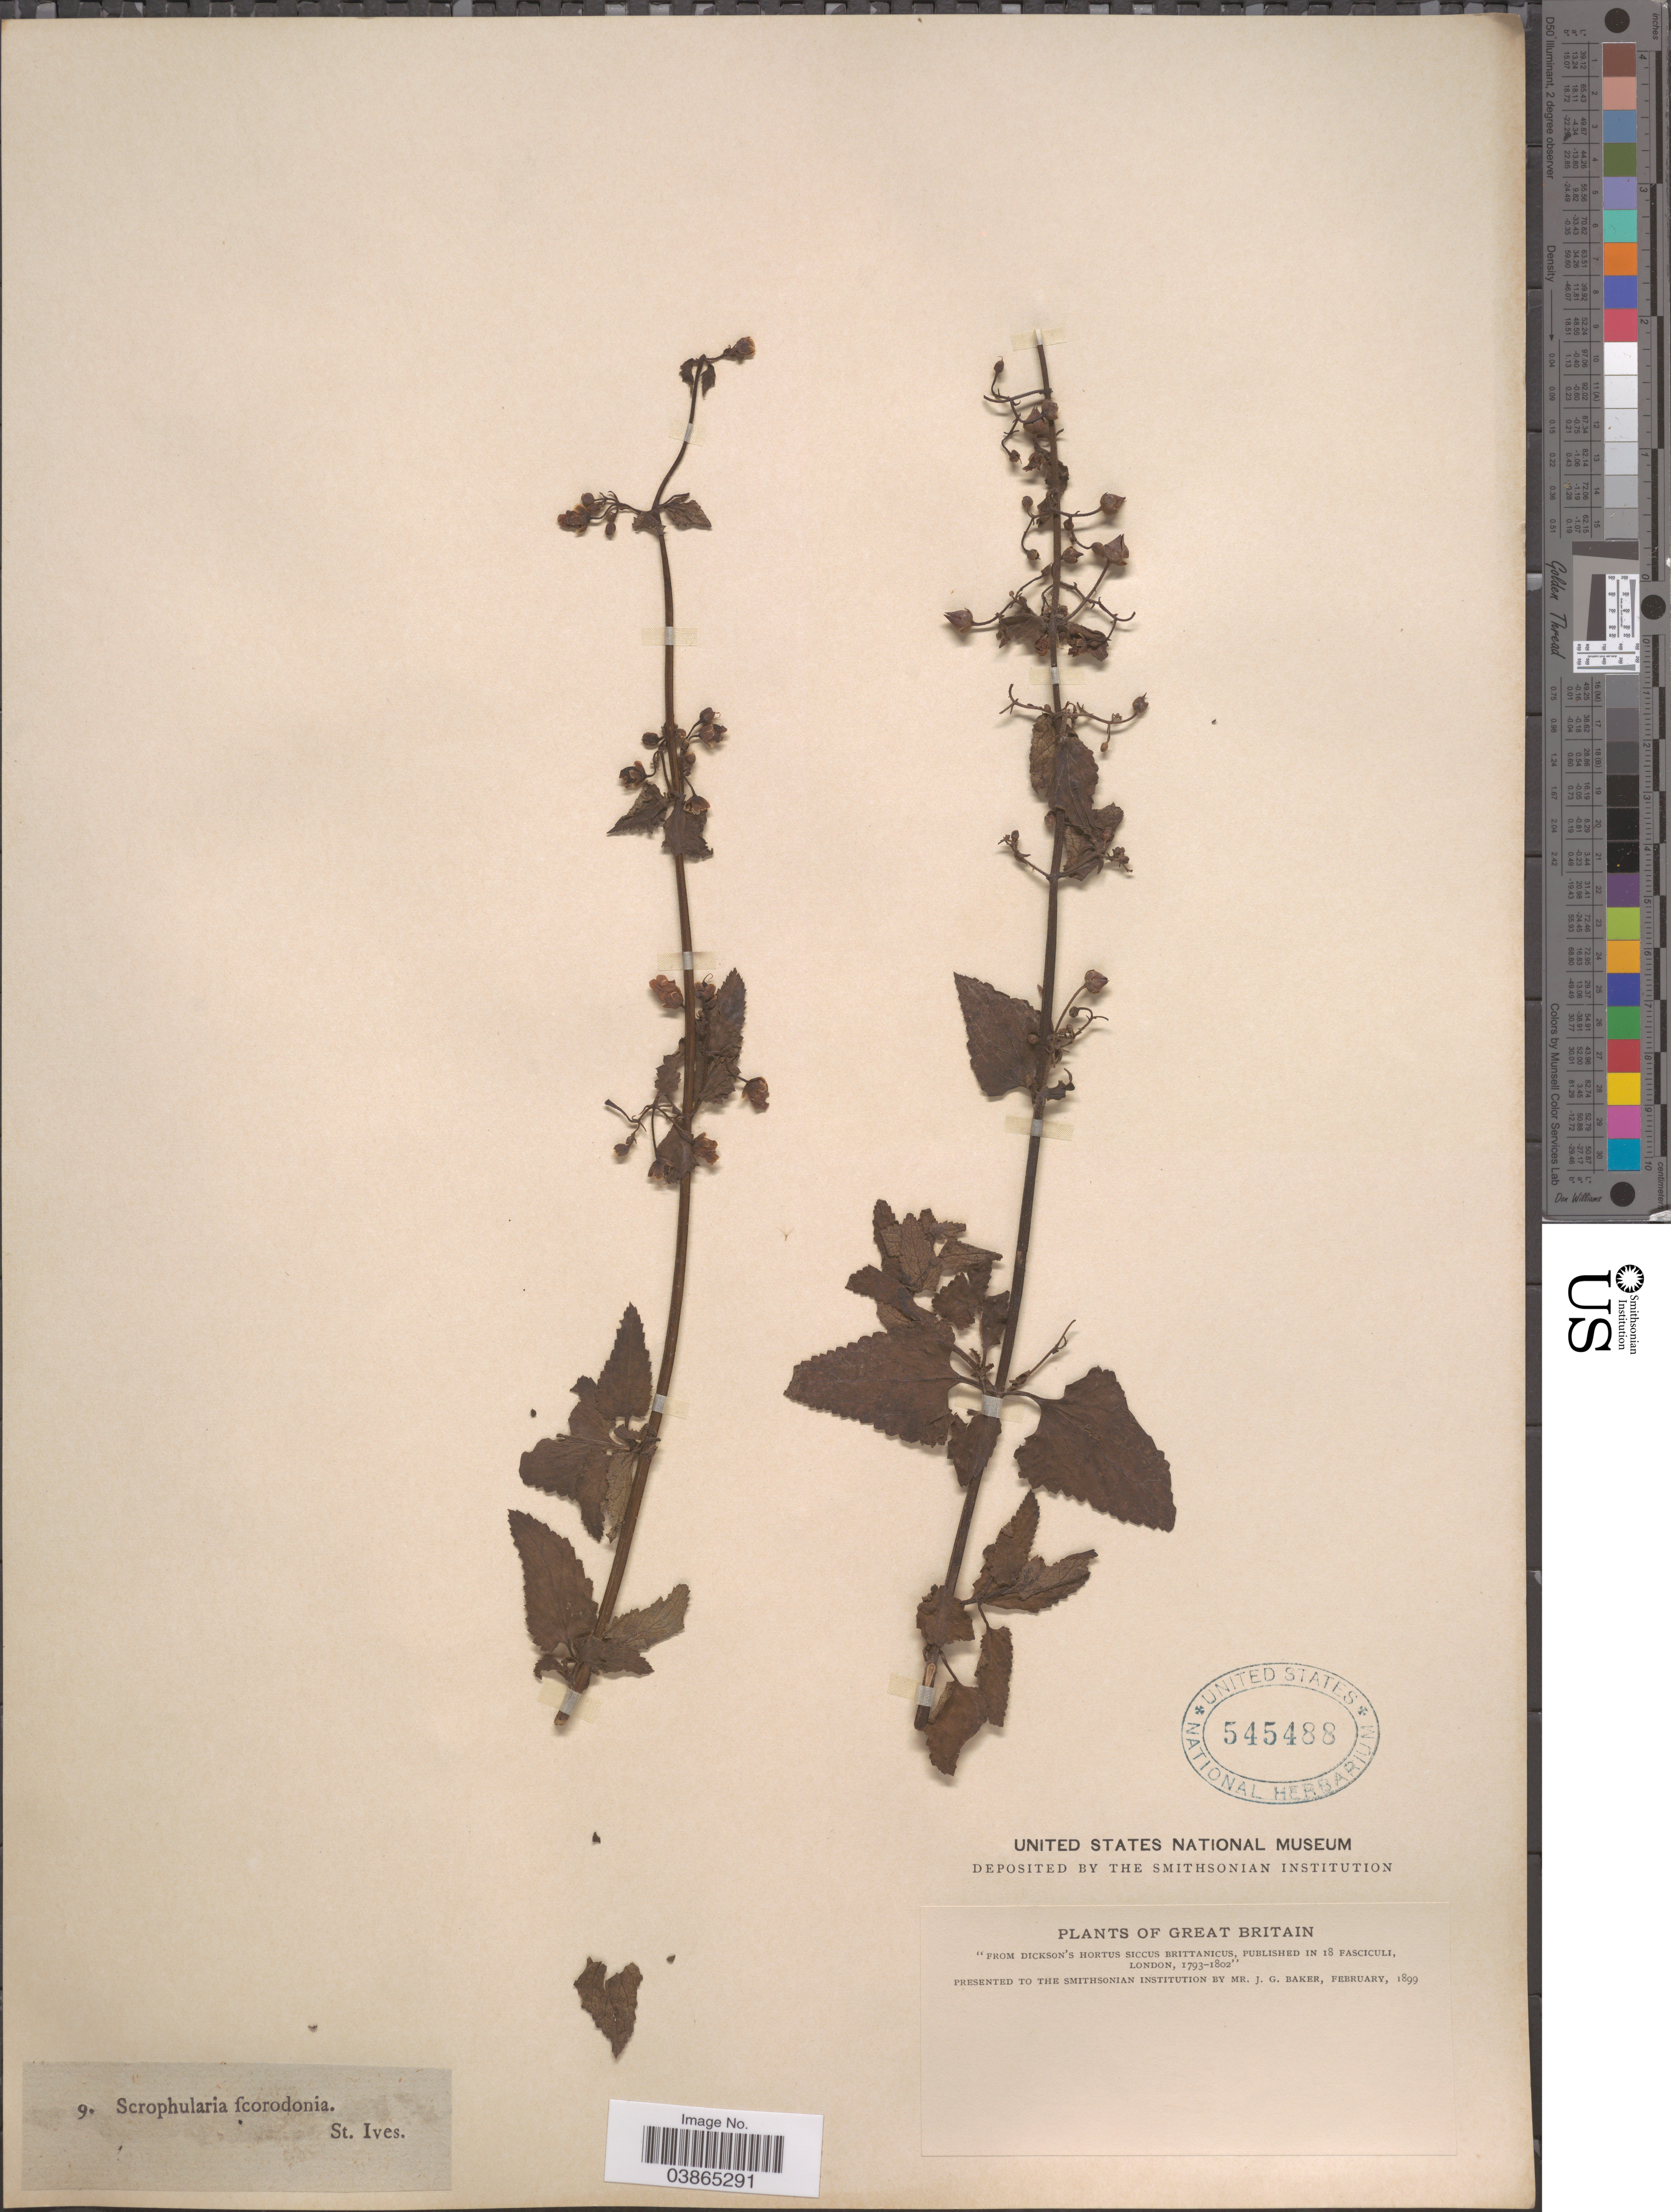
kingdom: Plantae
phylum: Tracheophyta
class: Magnoliopsida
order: Lamiales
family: Scrophulariaceae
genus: Scrophularia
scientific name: Scrophularia scorodonia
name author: L.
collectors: J. G. Baker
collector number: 9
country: United Kingdom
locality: Great Britain. St. Ives.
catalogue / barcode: US 545488